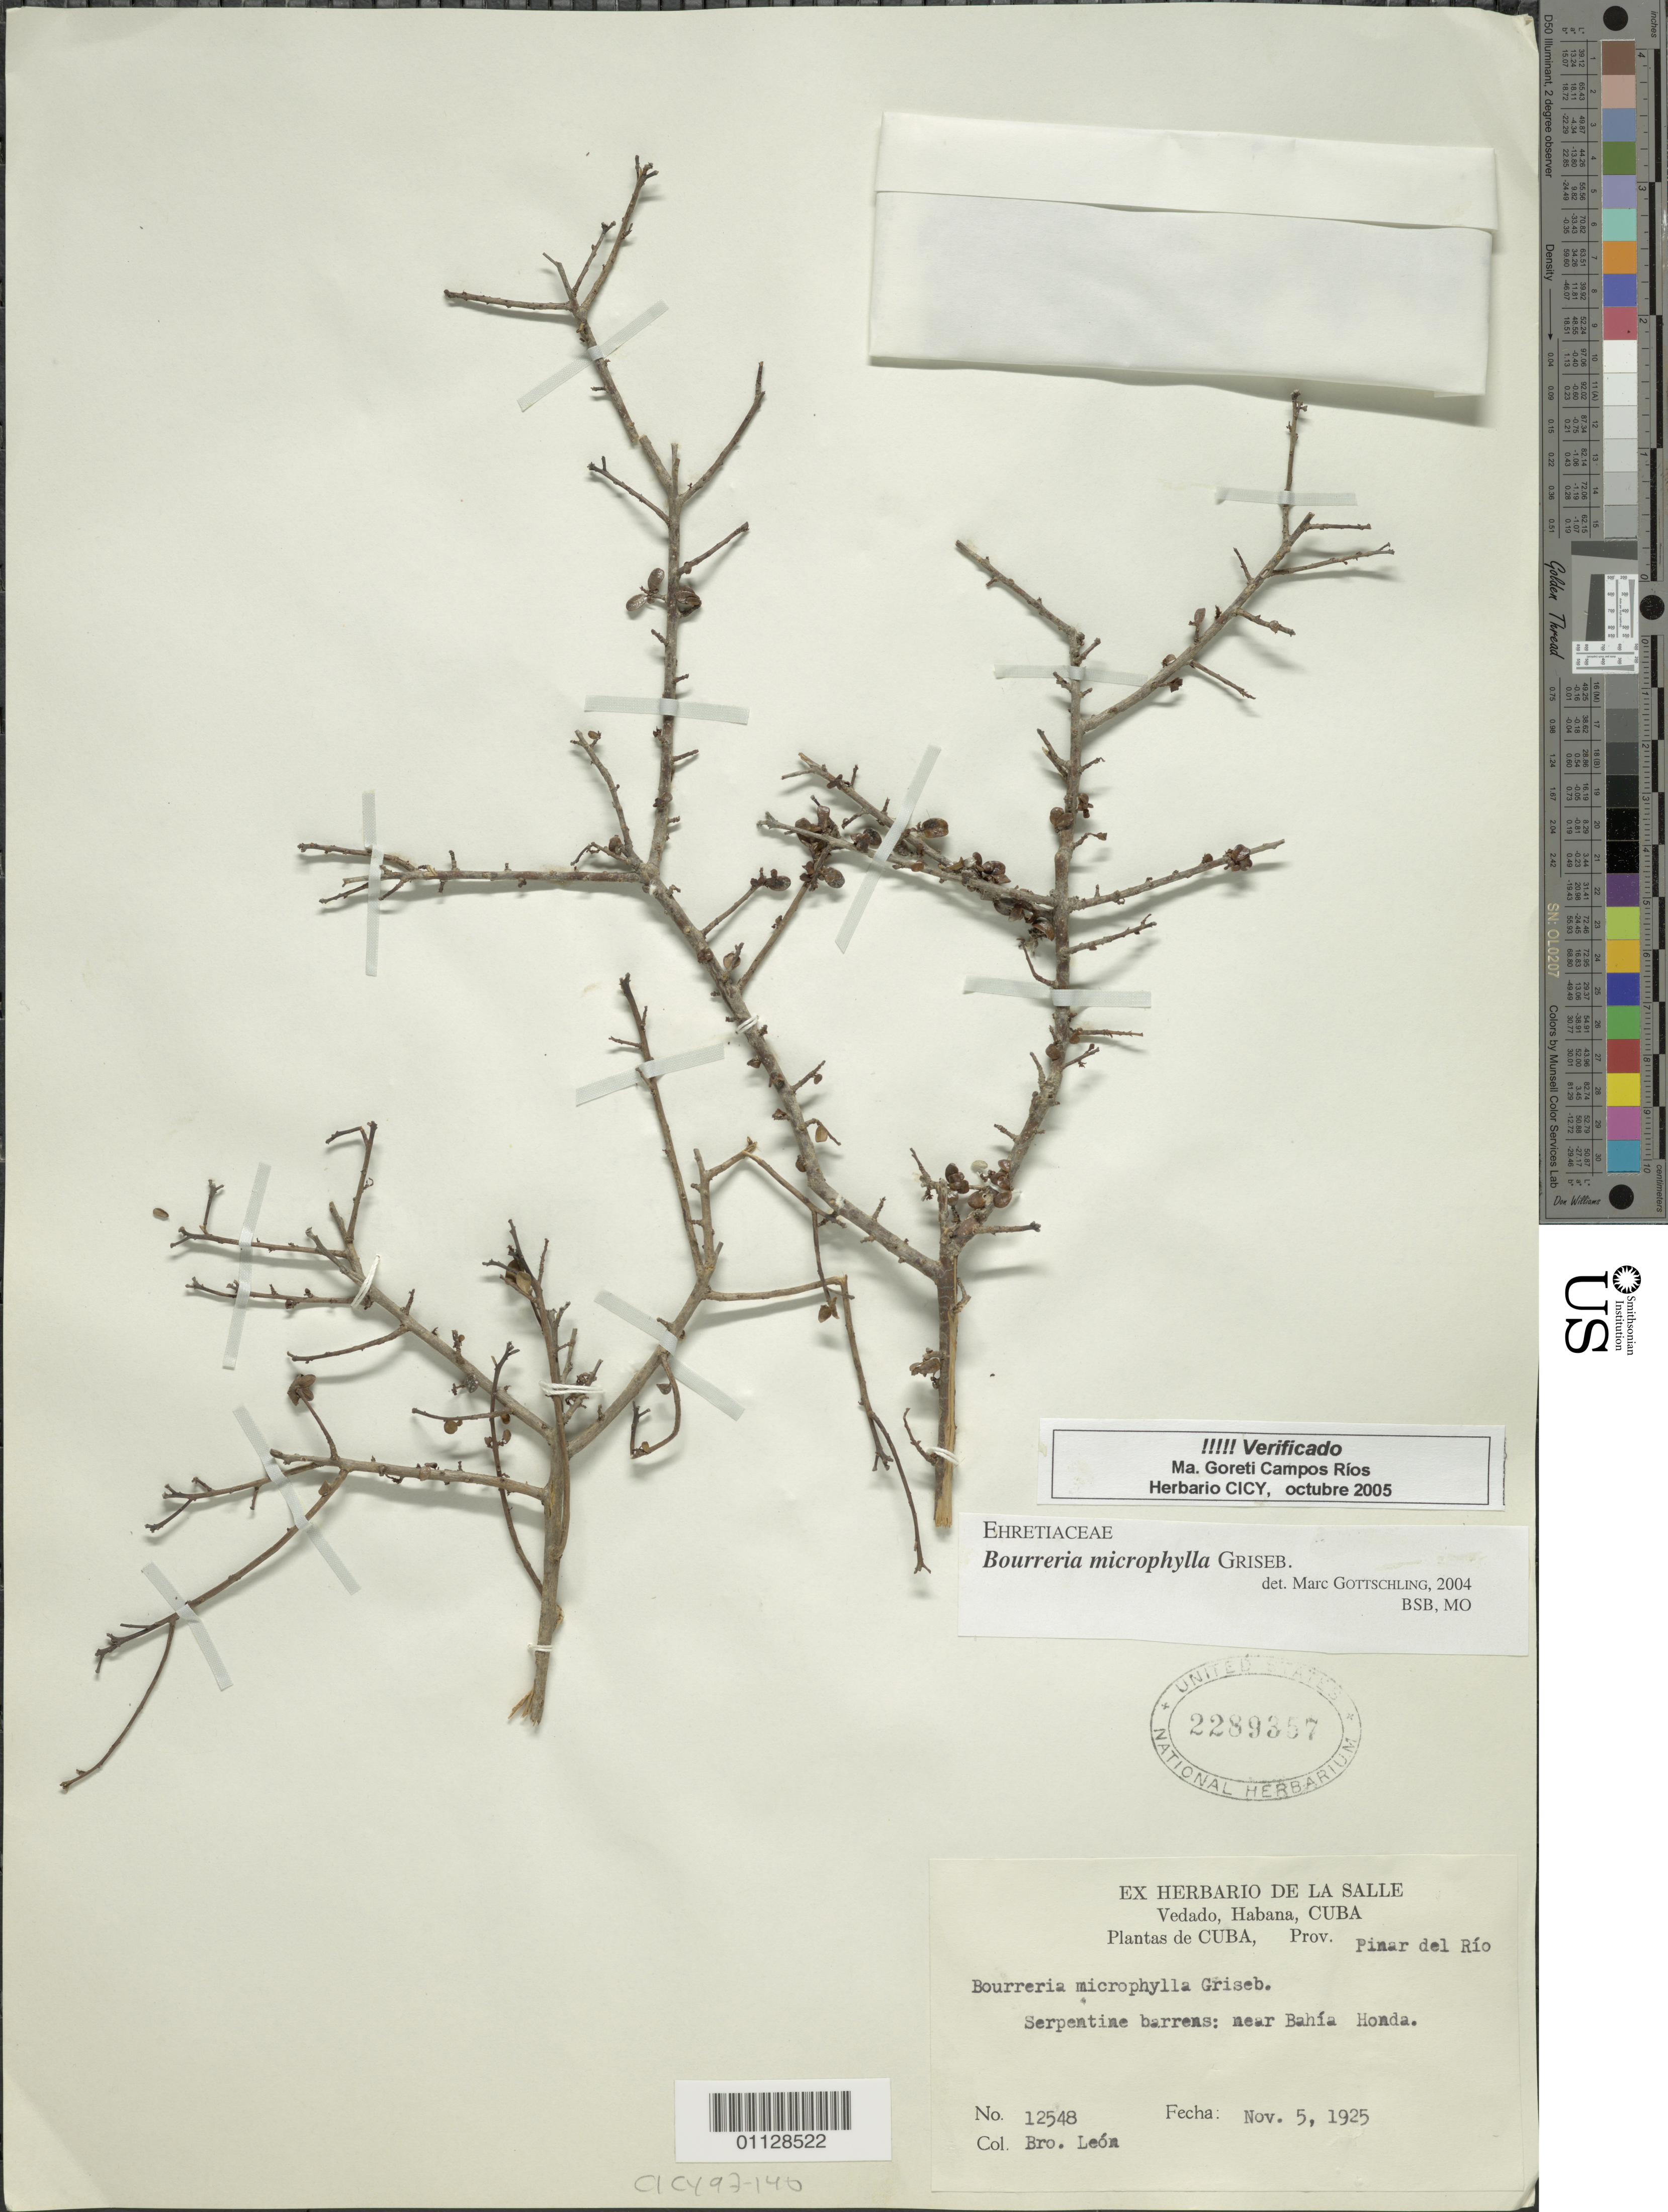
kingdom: Plantae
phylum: Tracheophyta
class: Magnoliopsida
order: Boraginales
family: Ehretiaceae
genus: Bourreria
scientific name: Bourreria linearis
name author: Miers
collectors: Bro. León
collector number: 12548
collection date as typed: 05 Nov 1925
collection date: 1925-11-05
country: Cuba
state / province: Pinar del Rio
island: Cuba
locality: Serpentine barrens: near Bahía Honda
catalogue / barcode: US 2289357